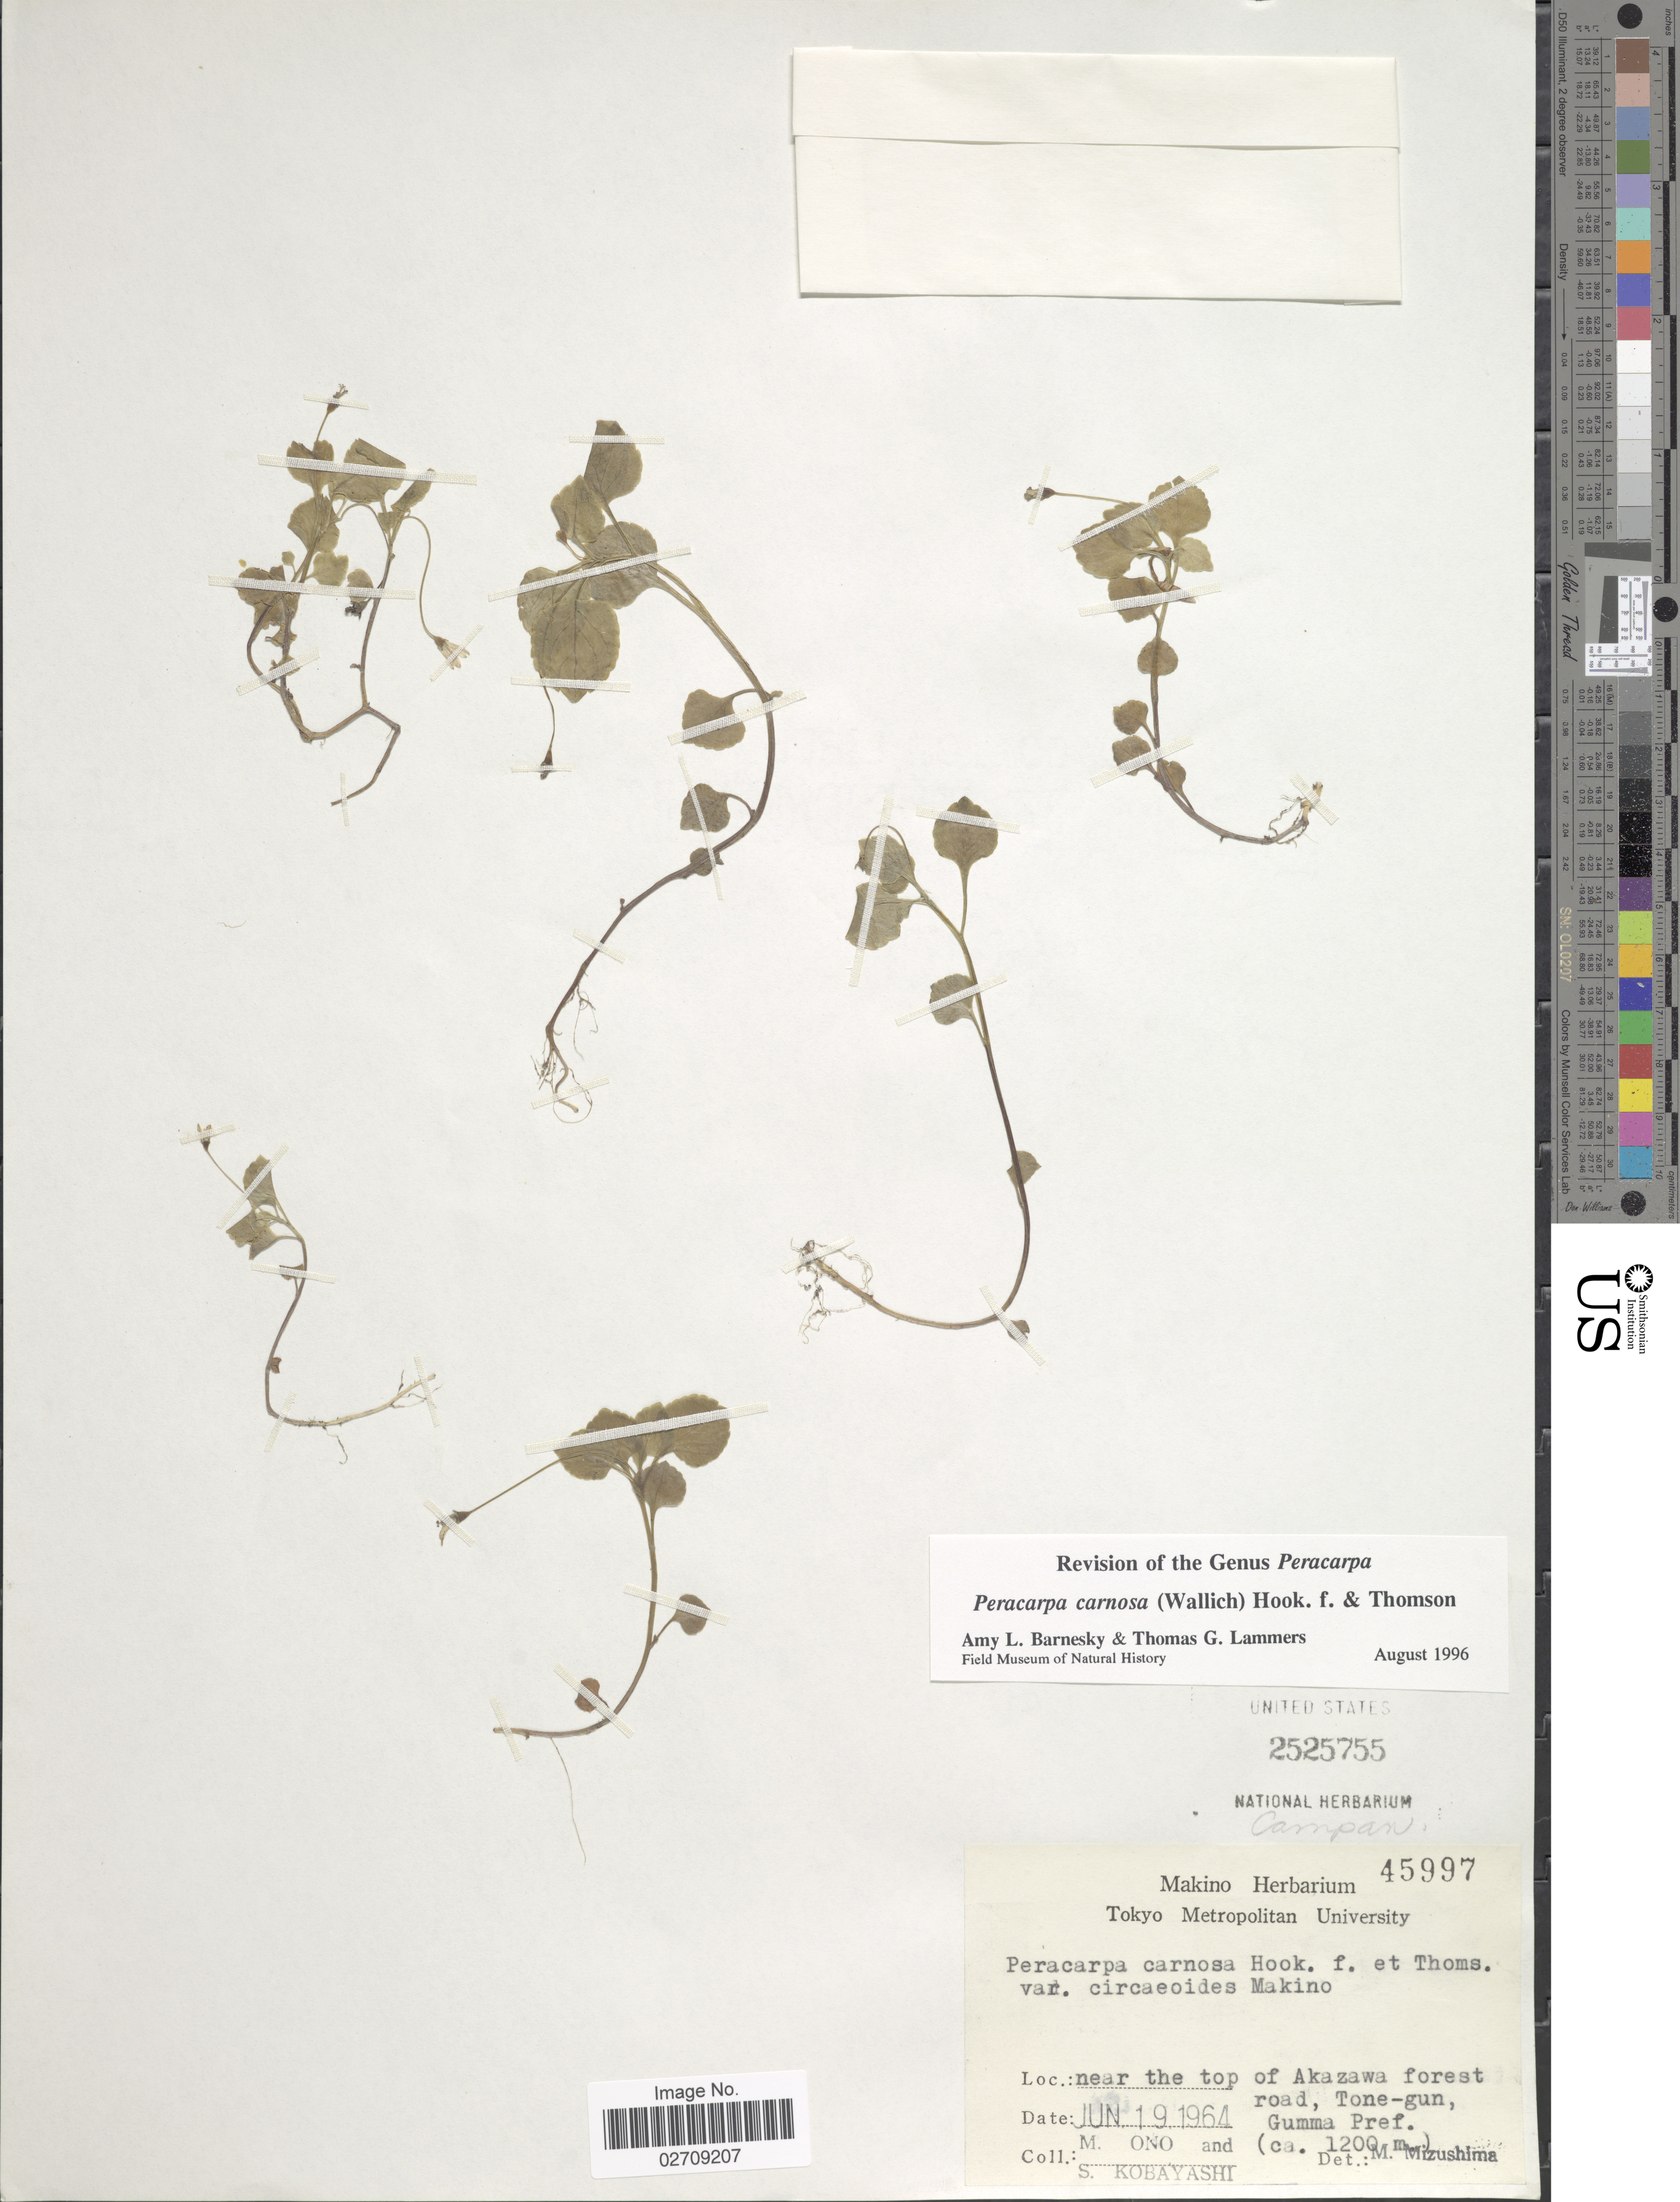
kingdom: Plantae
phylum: Tracheophyta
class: Magnoliopsida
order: Asterales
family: Campanulaceae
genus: Peracarpa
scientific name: Peracarpa carnosa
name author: Hook. f. & Thomson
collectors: M. Ono & S. Kobayashi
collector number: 45997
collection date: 1964-06-19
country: Japan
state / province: Gunma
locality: Near the top of Akazawa forest road, Tone-gun, Gumma Pref.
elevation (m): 1200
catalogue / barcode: US 2525755